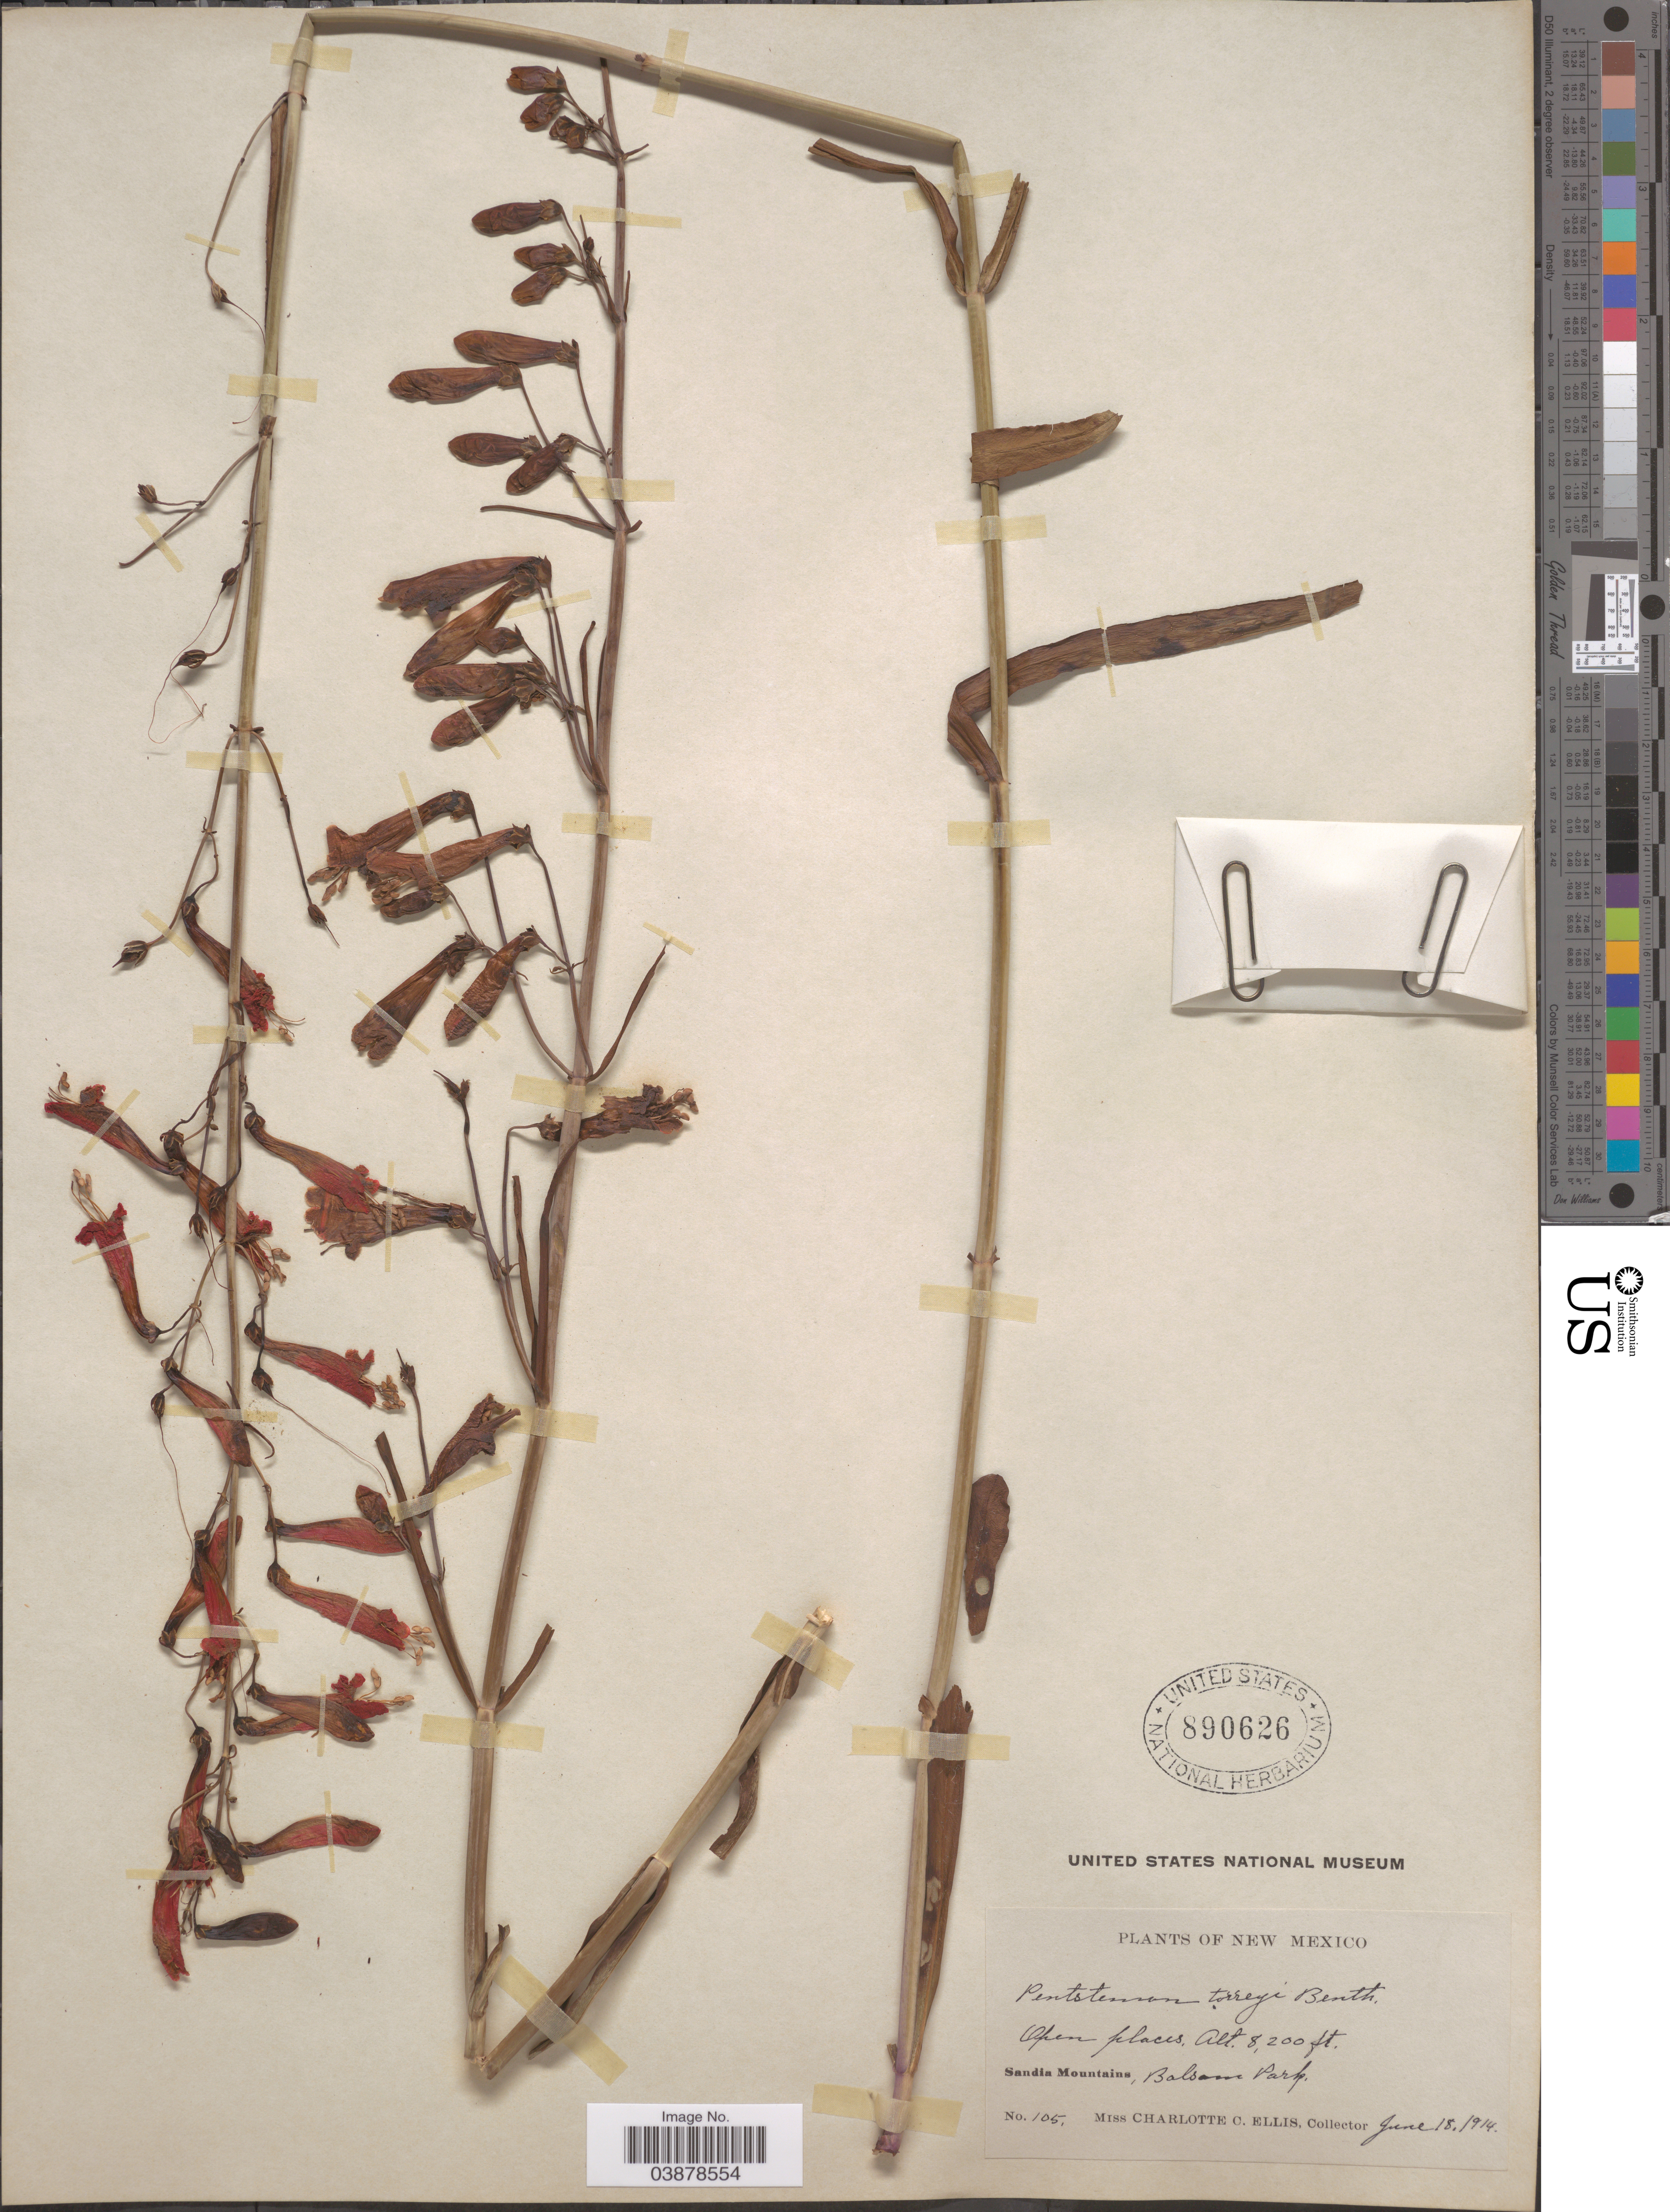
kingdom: Plantae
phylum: Tracheophyta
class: Magnoliopsida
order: Lamiales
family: Plantaginaceae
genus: Penstemon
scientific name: Penstemon torreyi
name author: Benth.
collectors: C. C. Ellis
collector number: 105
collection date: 1914-06-18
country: United States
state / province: New Mexico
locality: Sandia Mountains, Balsam Park.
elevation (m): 2499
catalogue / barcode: US 890626